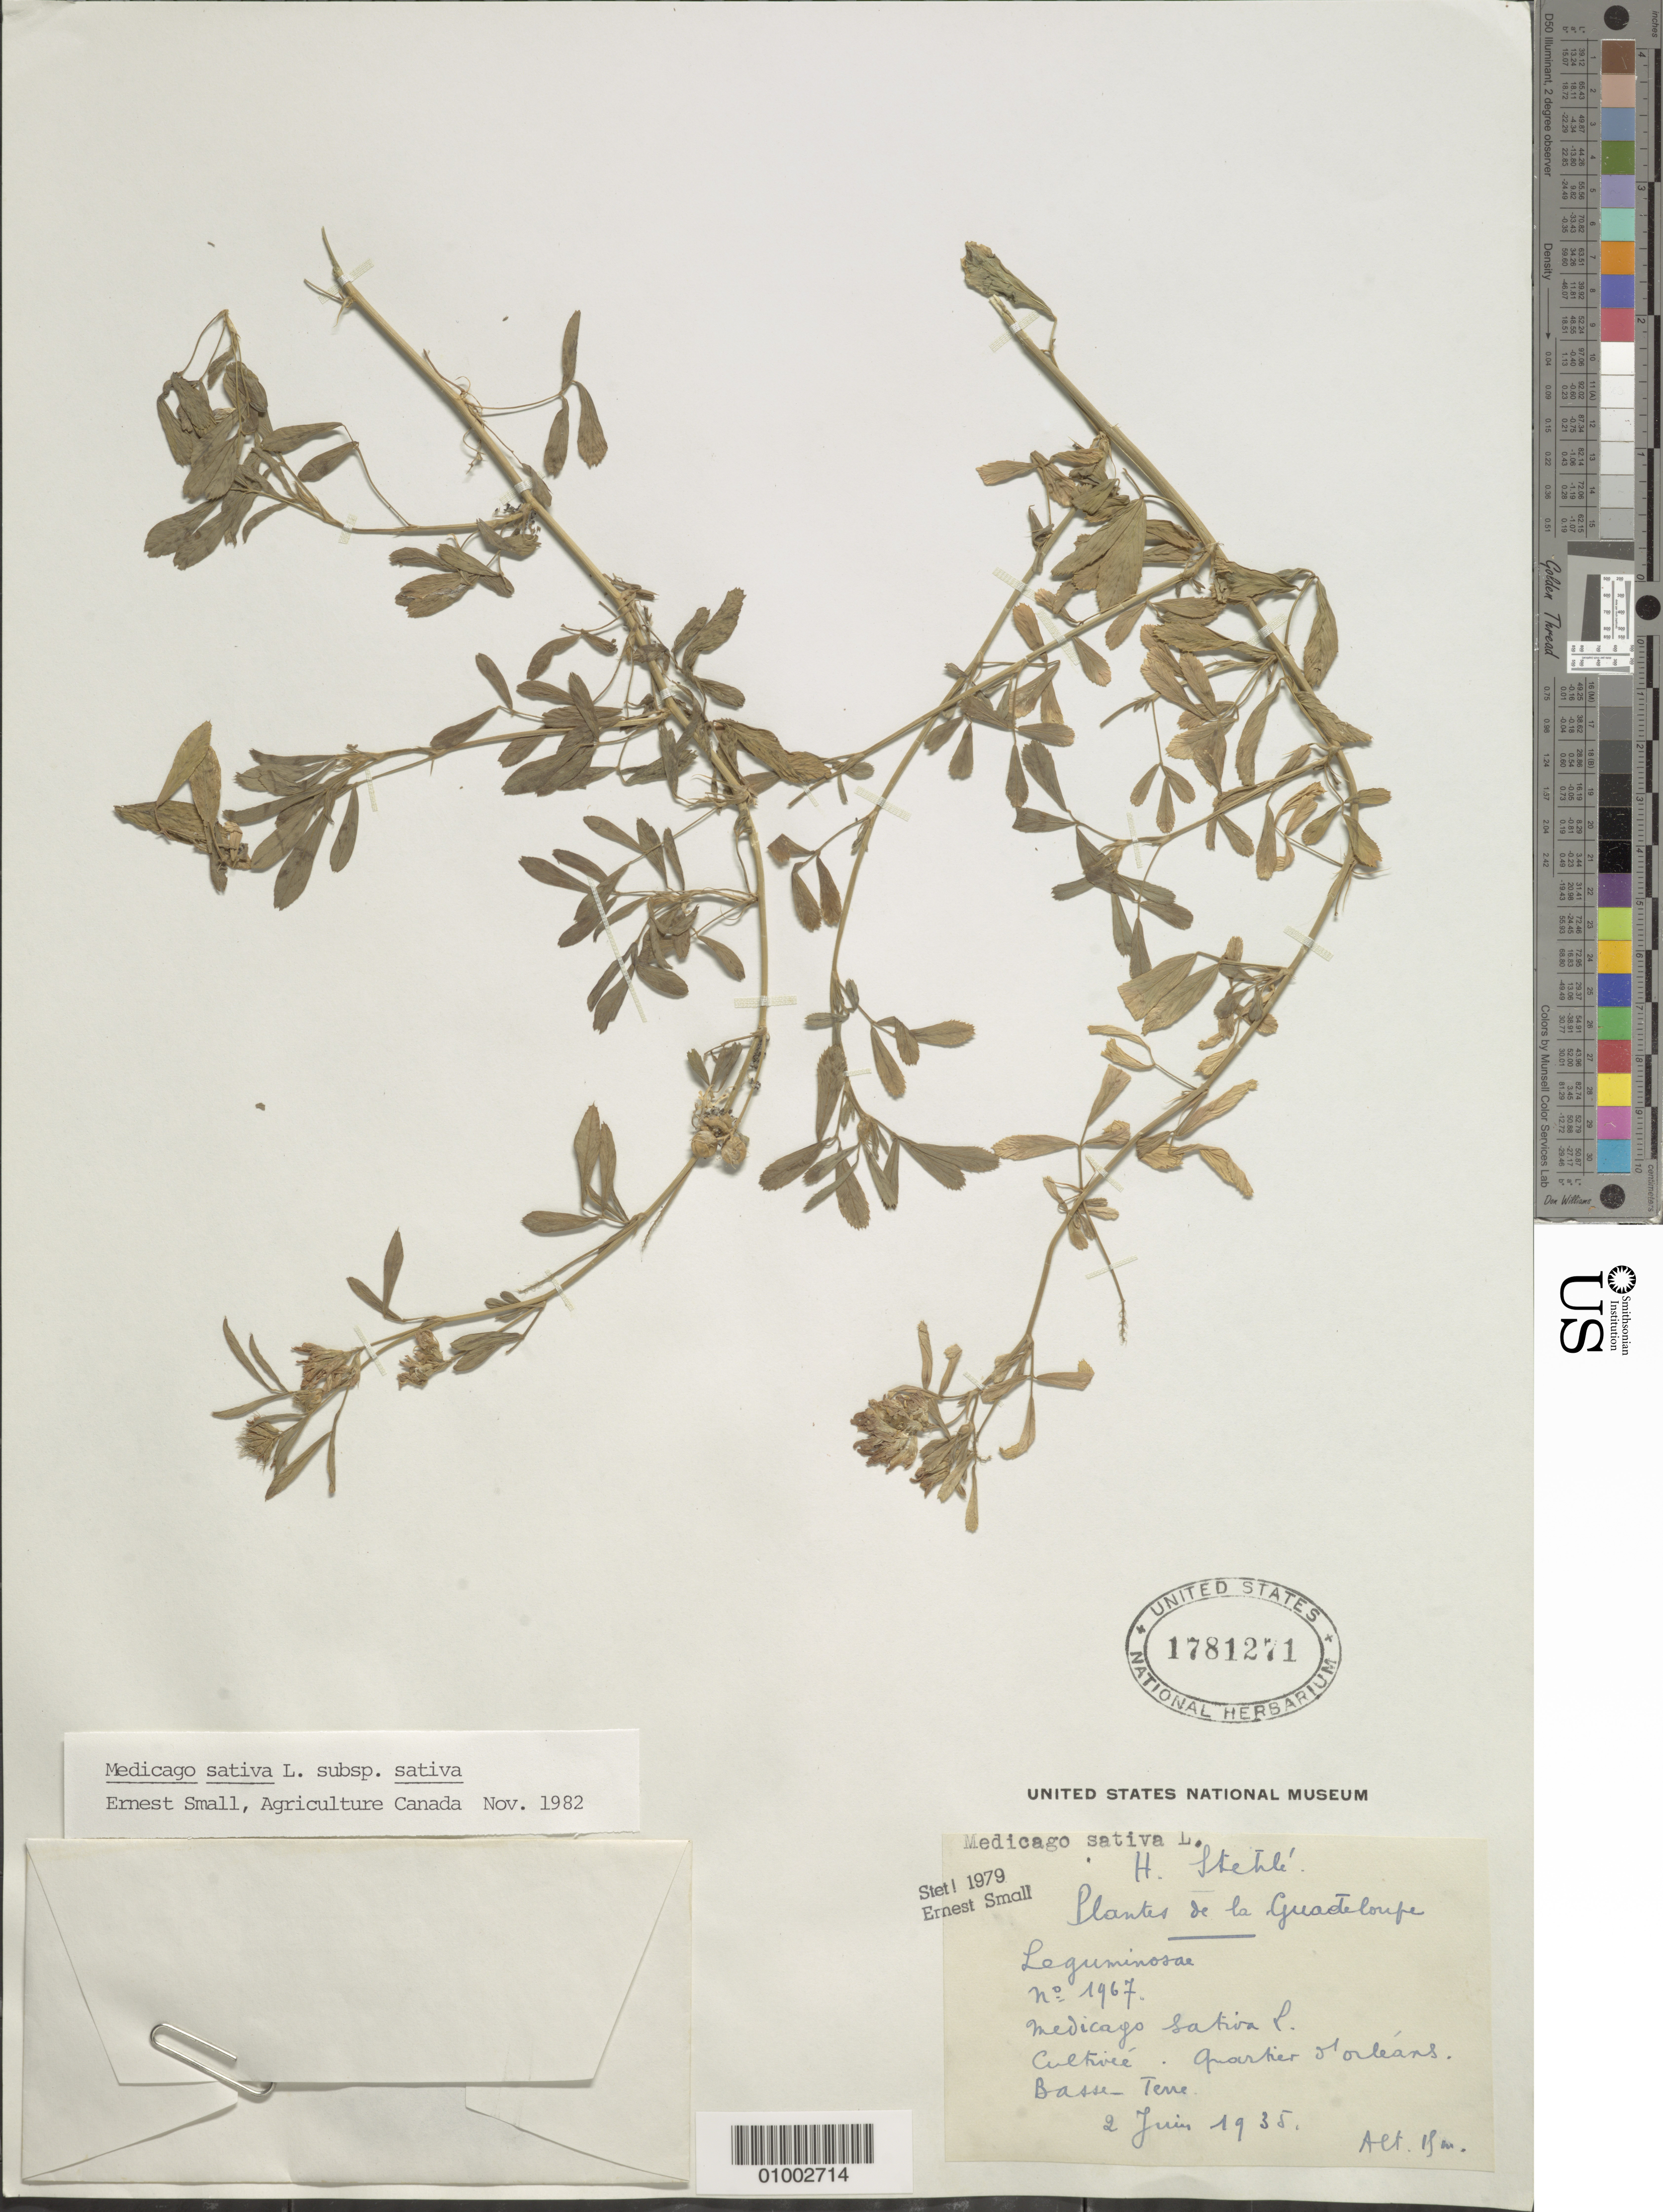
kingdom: Plantae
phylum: Tracheophyta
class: Magnoliopsida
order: Fabales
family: Fabaceae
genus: Medicago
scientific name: Medicago sativa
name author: L.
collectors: H. Stehlé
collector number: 1967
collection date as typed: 02 Jun 1935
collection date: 1935-06-02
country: Guadeloupe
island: Basse Terre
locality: Amourtier 'Orleans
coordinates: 0 N, 0 E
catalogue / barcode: US 1781271